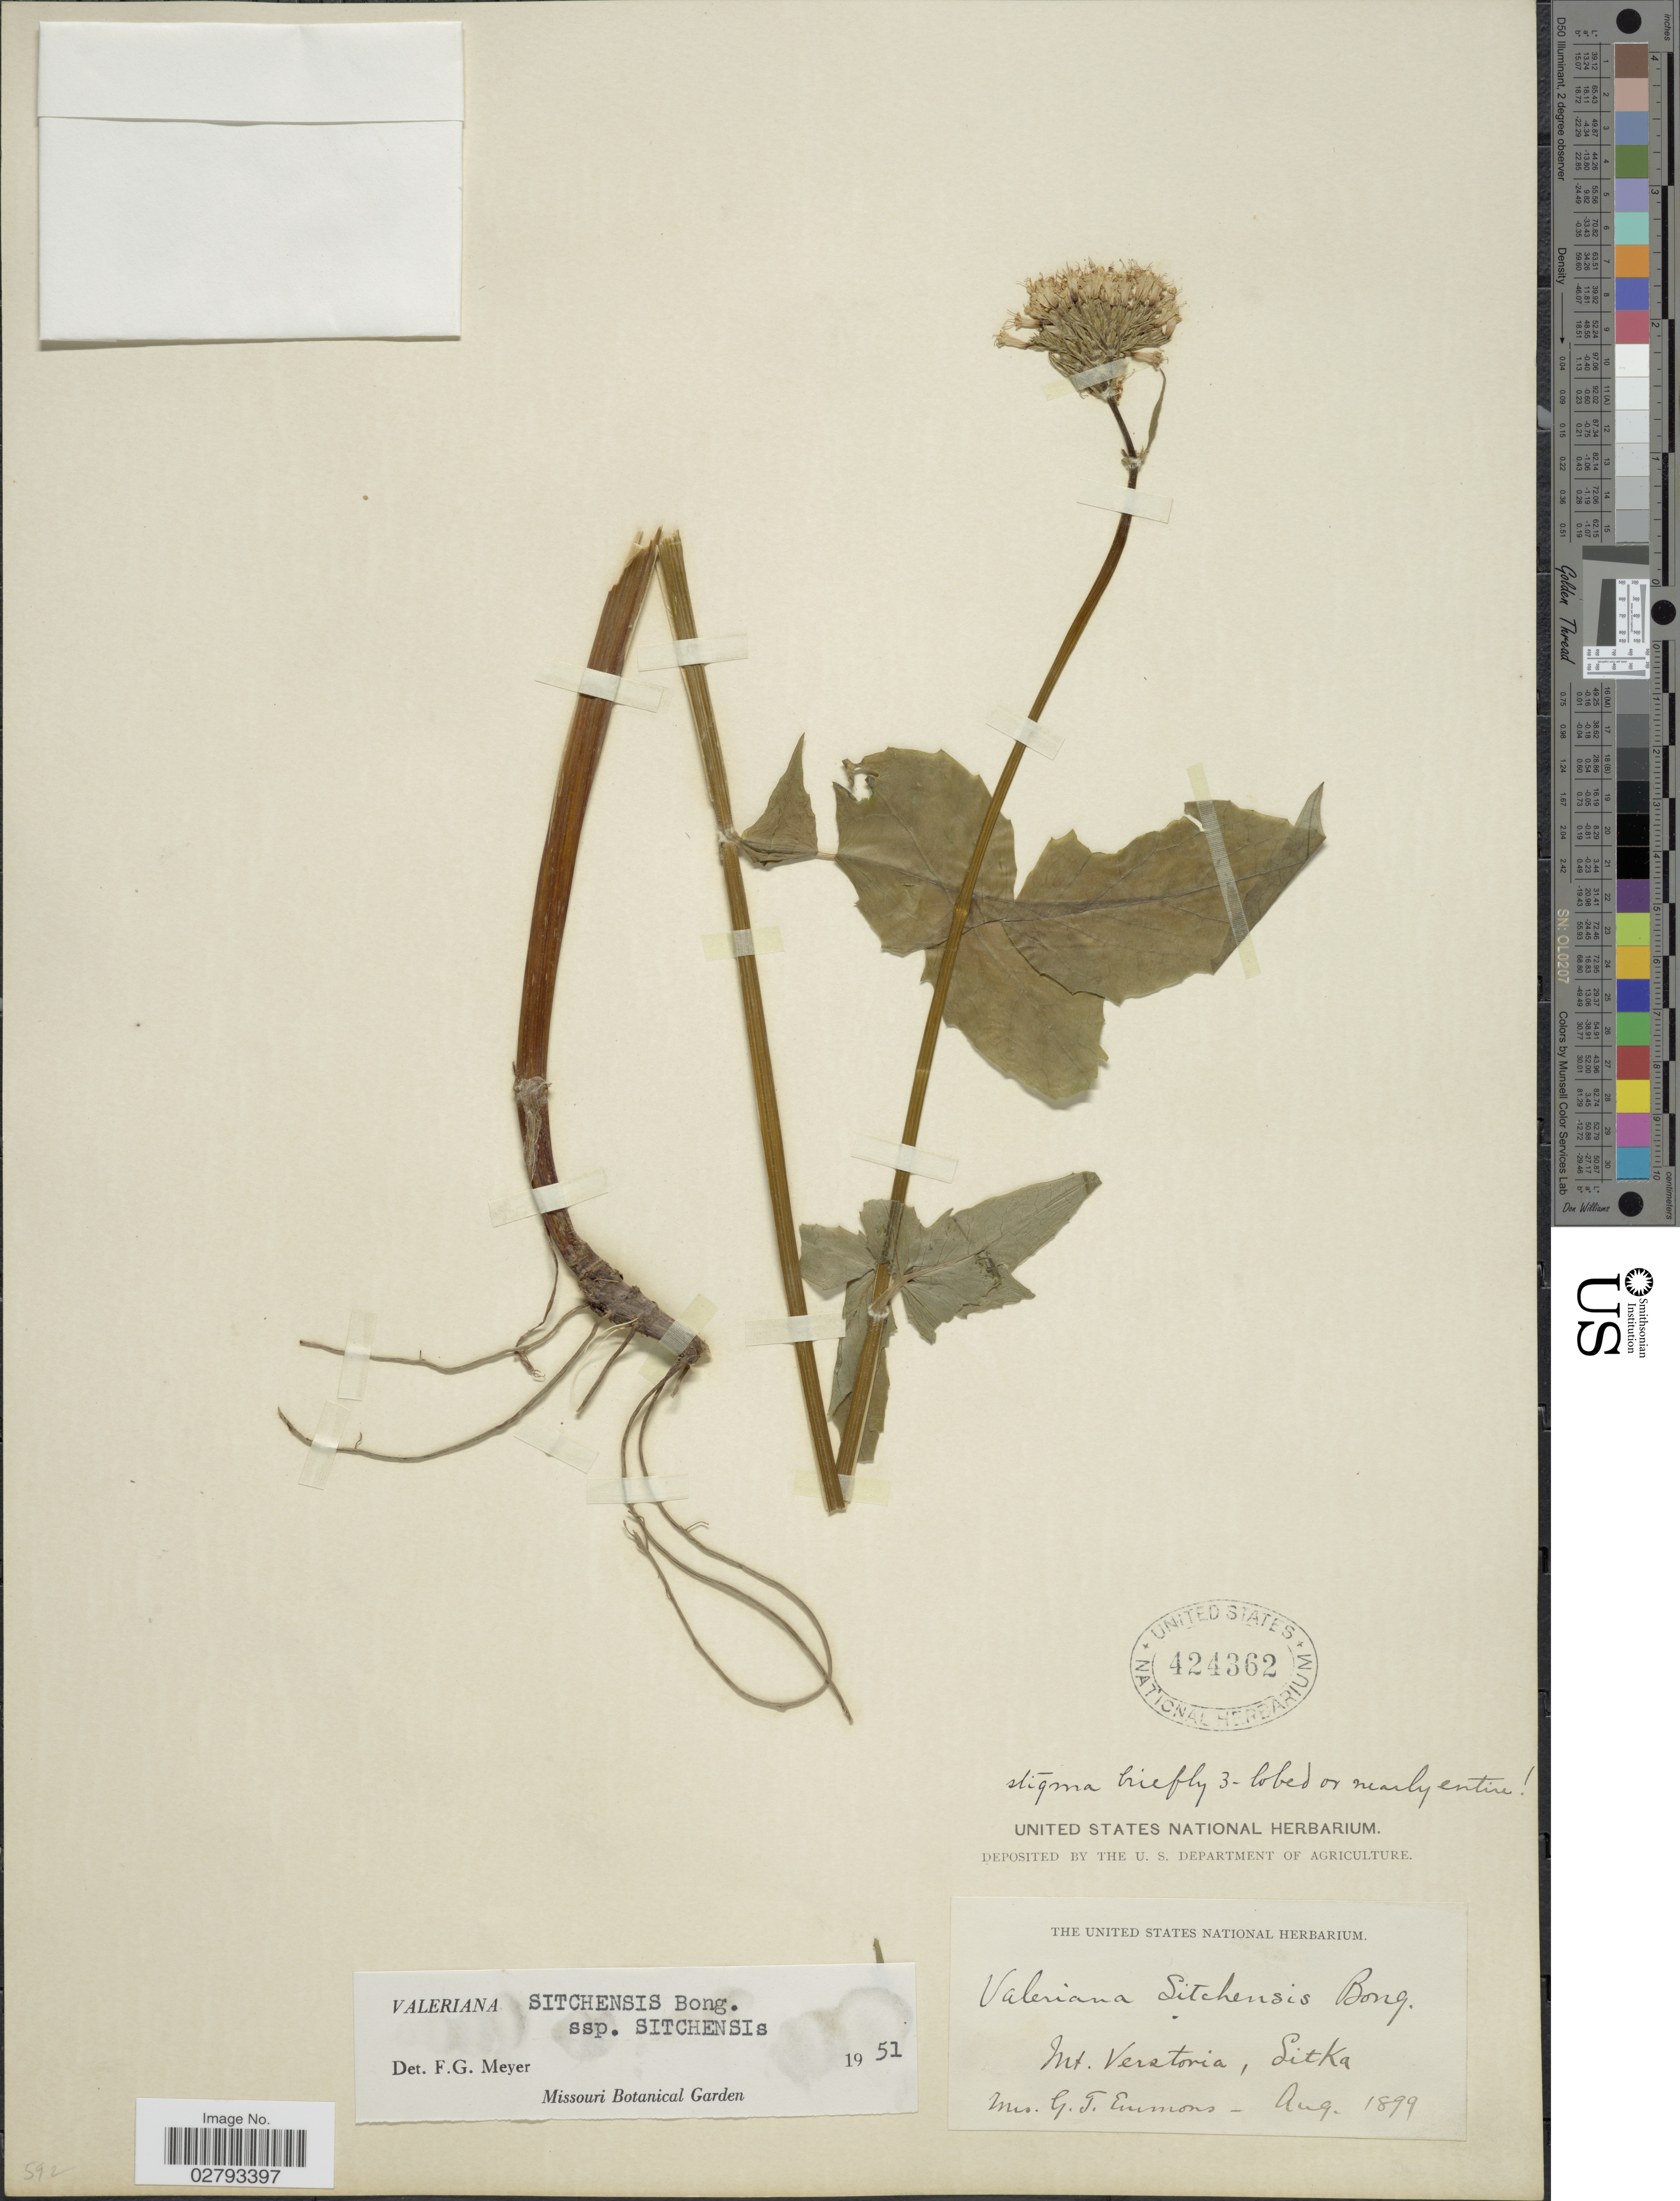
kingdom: Plantae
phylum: Tracheophyta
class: Magnoliopsida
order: Dipsacales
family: Caprifoliaceae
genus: Valeriana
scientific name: Valeriana sitchensis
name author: Bong.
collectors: G. Emmons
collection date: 1899-08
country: United States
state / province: Alaska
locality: Mt. Verstovia, Sitka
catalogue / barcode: US 424362